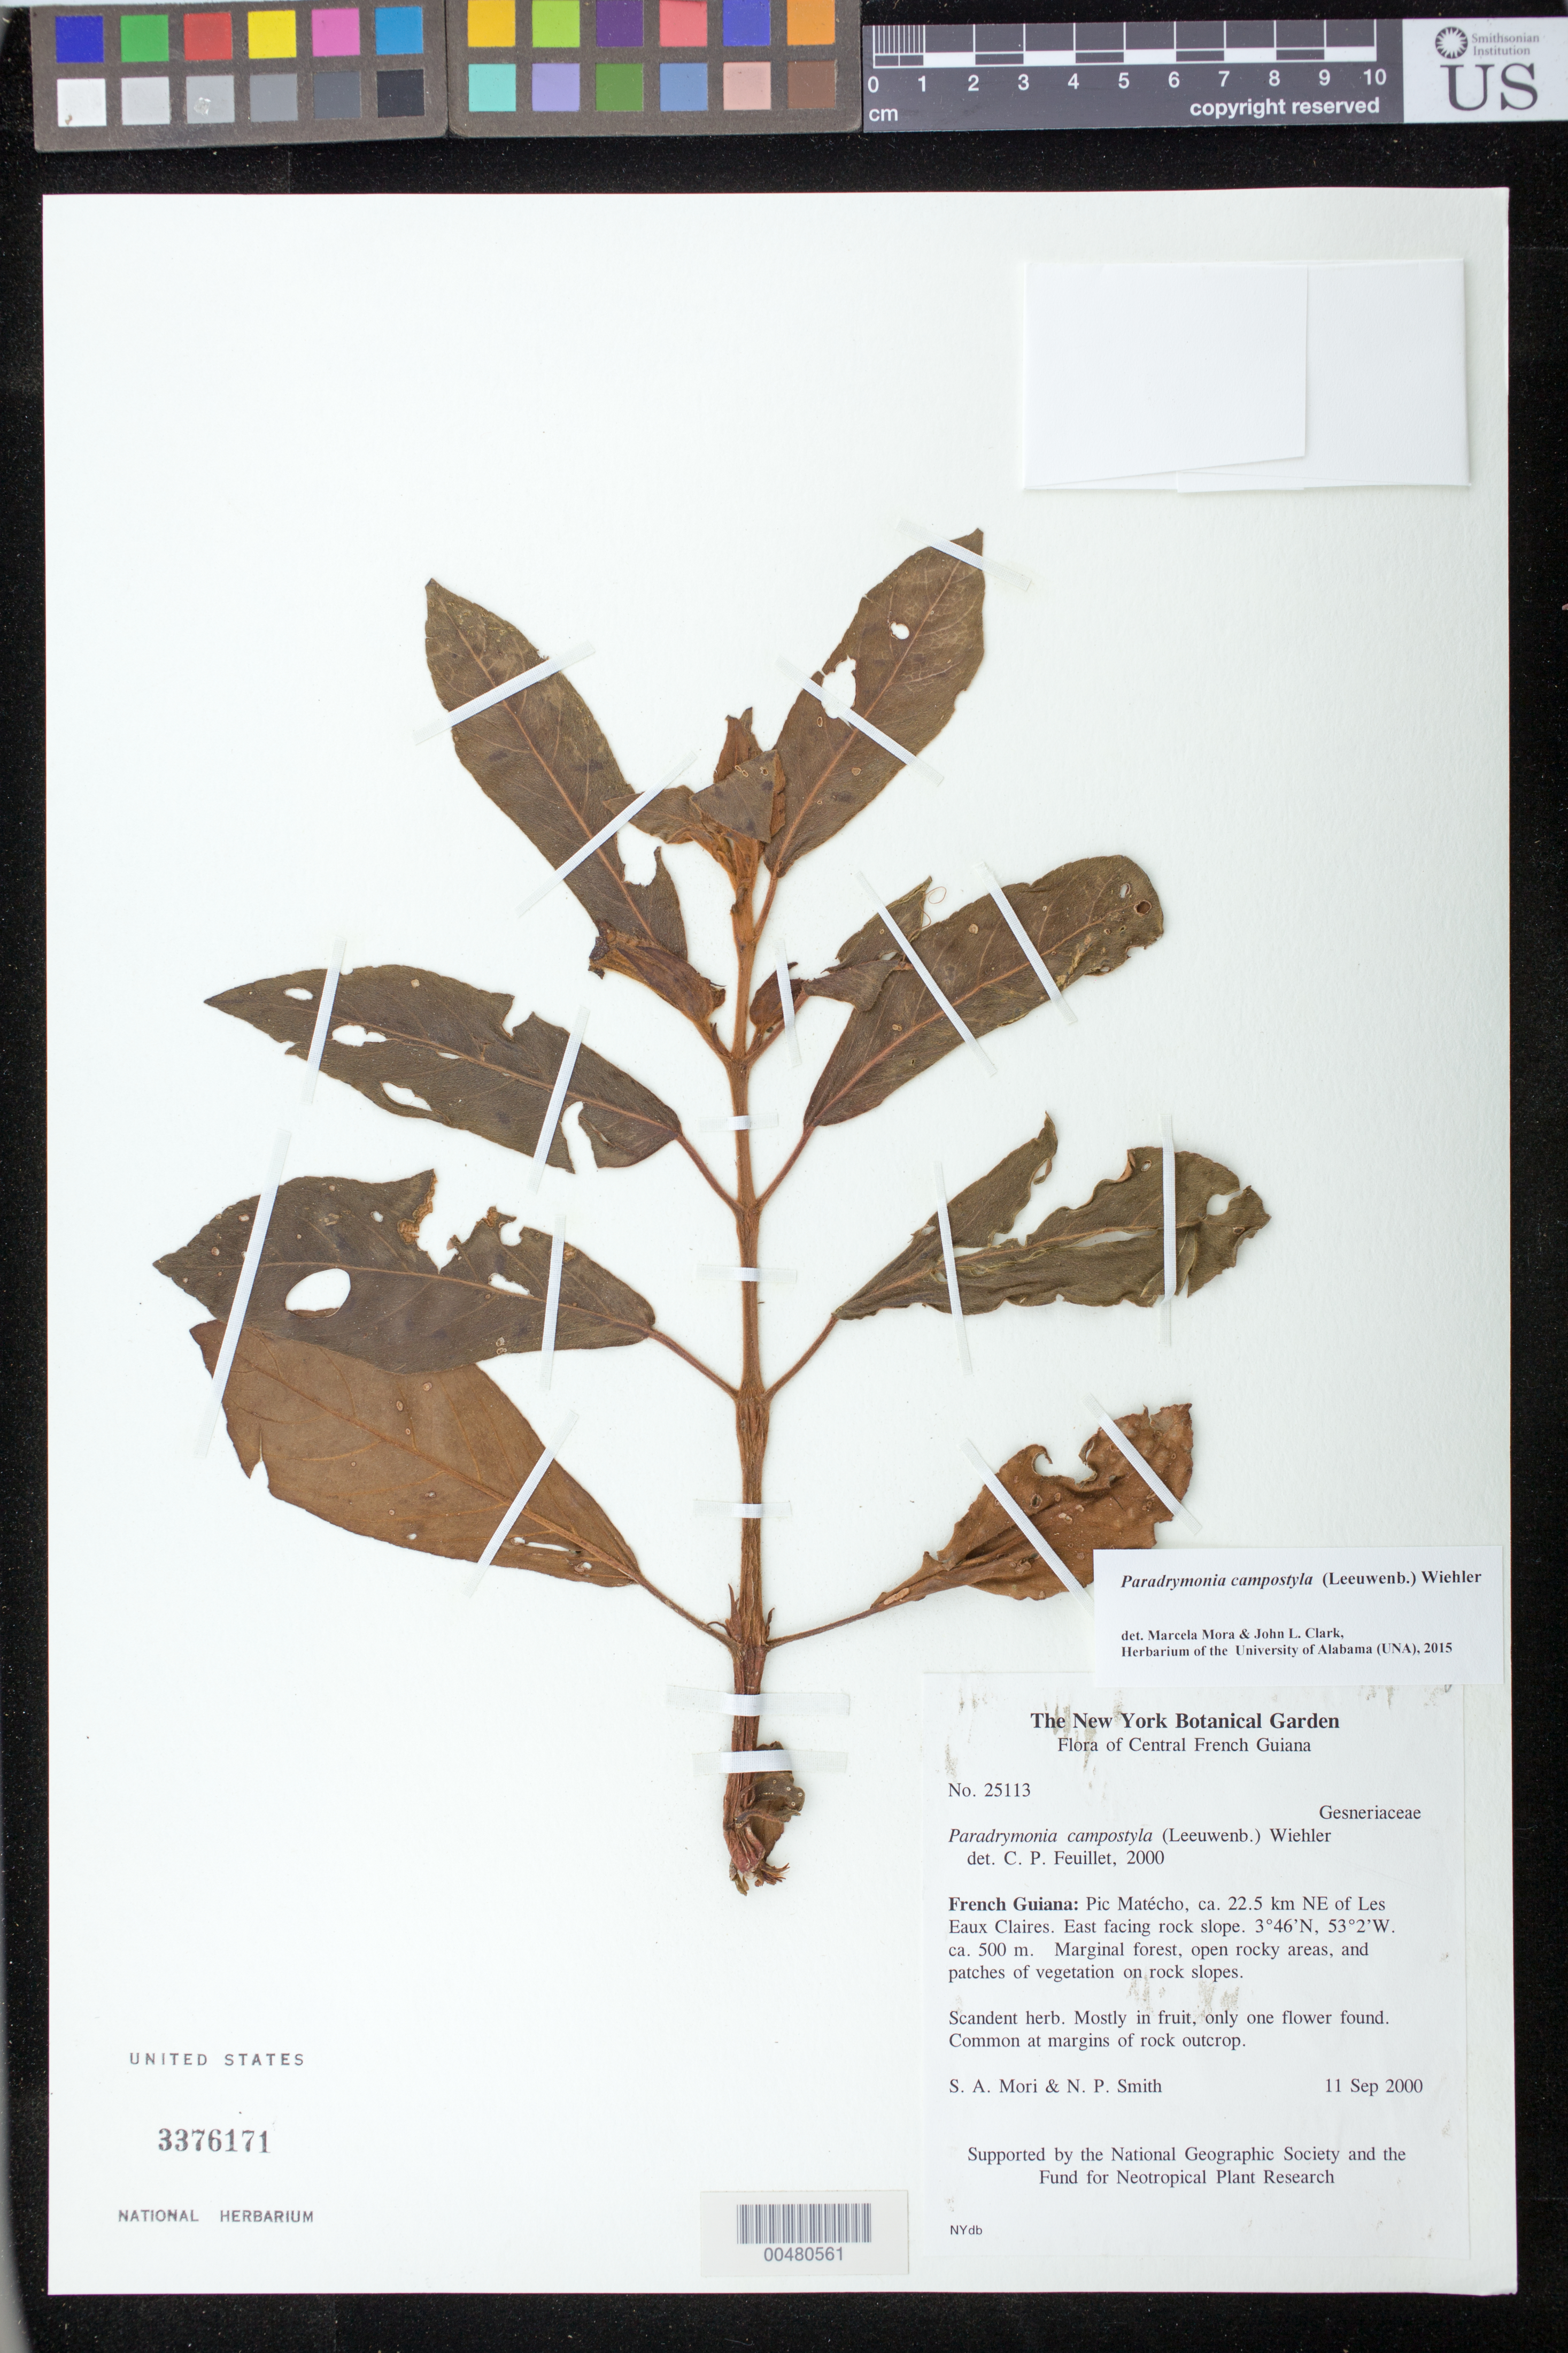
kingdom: Plantae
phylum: Tracheophyta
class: Magnoliopsida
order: Lamiales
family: Gesneriaceae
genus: Paradrymonia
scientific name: Paradrymonia campostyla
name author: (Leeuwenb.) Wiehler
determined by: Feuillet, C.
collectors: S. Mori & N. Smith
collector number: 25113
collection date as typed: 11 Sep 2000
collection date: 2000-09-11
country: French Guiana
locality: Pic Matécho, ca. 22.5 km NE of Les Eaux Claires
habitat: East facing rock slope; marginal forest, open rocky areas, and patches of vegeation on rock slopes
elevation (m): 500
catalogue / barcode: US 3376171